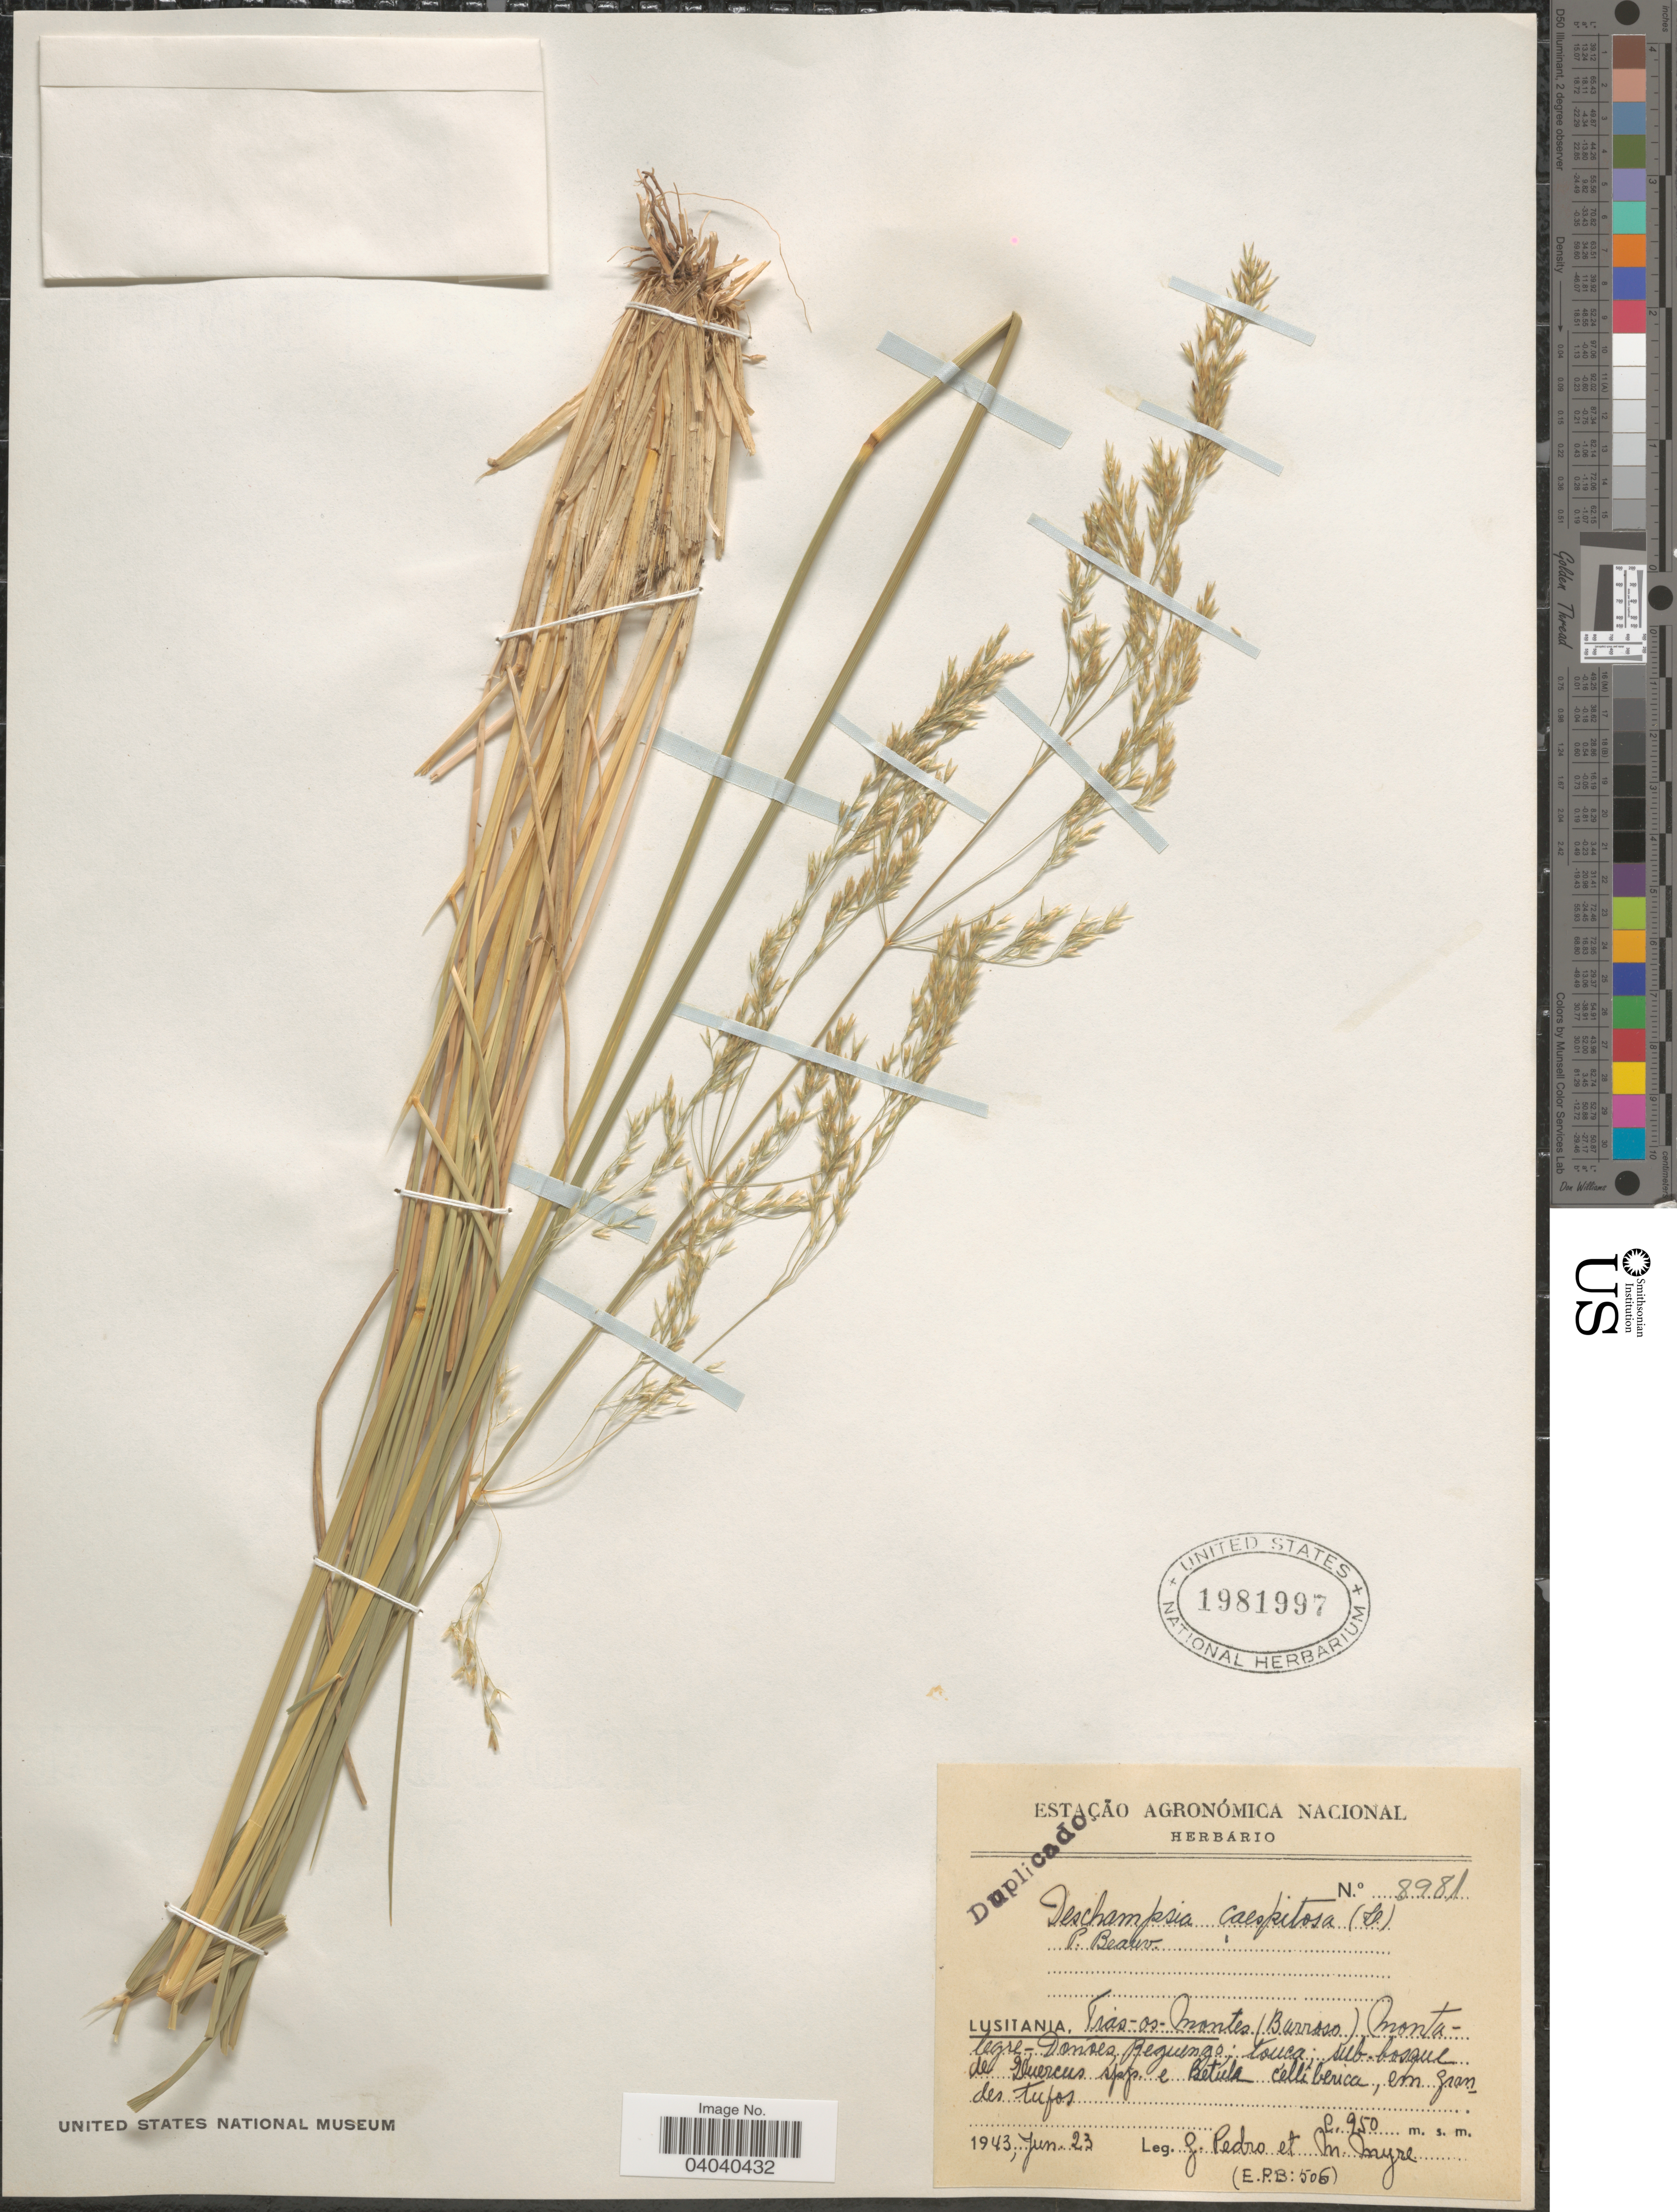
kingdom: Plantae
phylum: Tracheophyta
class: Liliopsida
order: Poales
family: Poaceae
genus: Deschampsia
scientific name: Deschampsia cespitosa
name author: (L.) P. Beauv.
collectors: J. Pedro & Myre, M.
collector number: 8981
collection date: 1943-06-23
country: Portugal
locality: Lusitania. Tras-os-Montes (Barroso). Montalegre-Donses, Requengo.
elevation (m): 950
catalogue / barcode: US 1981997